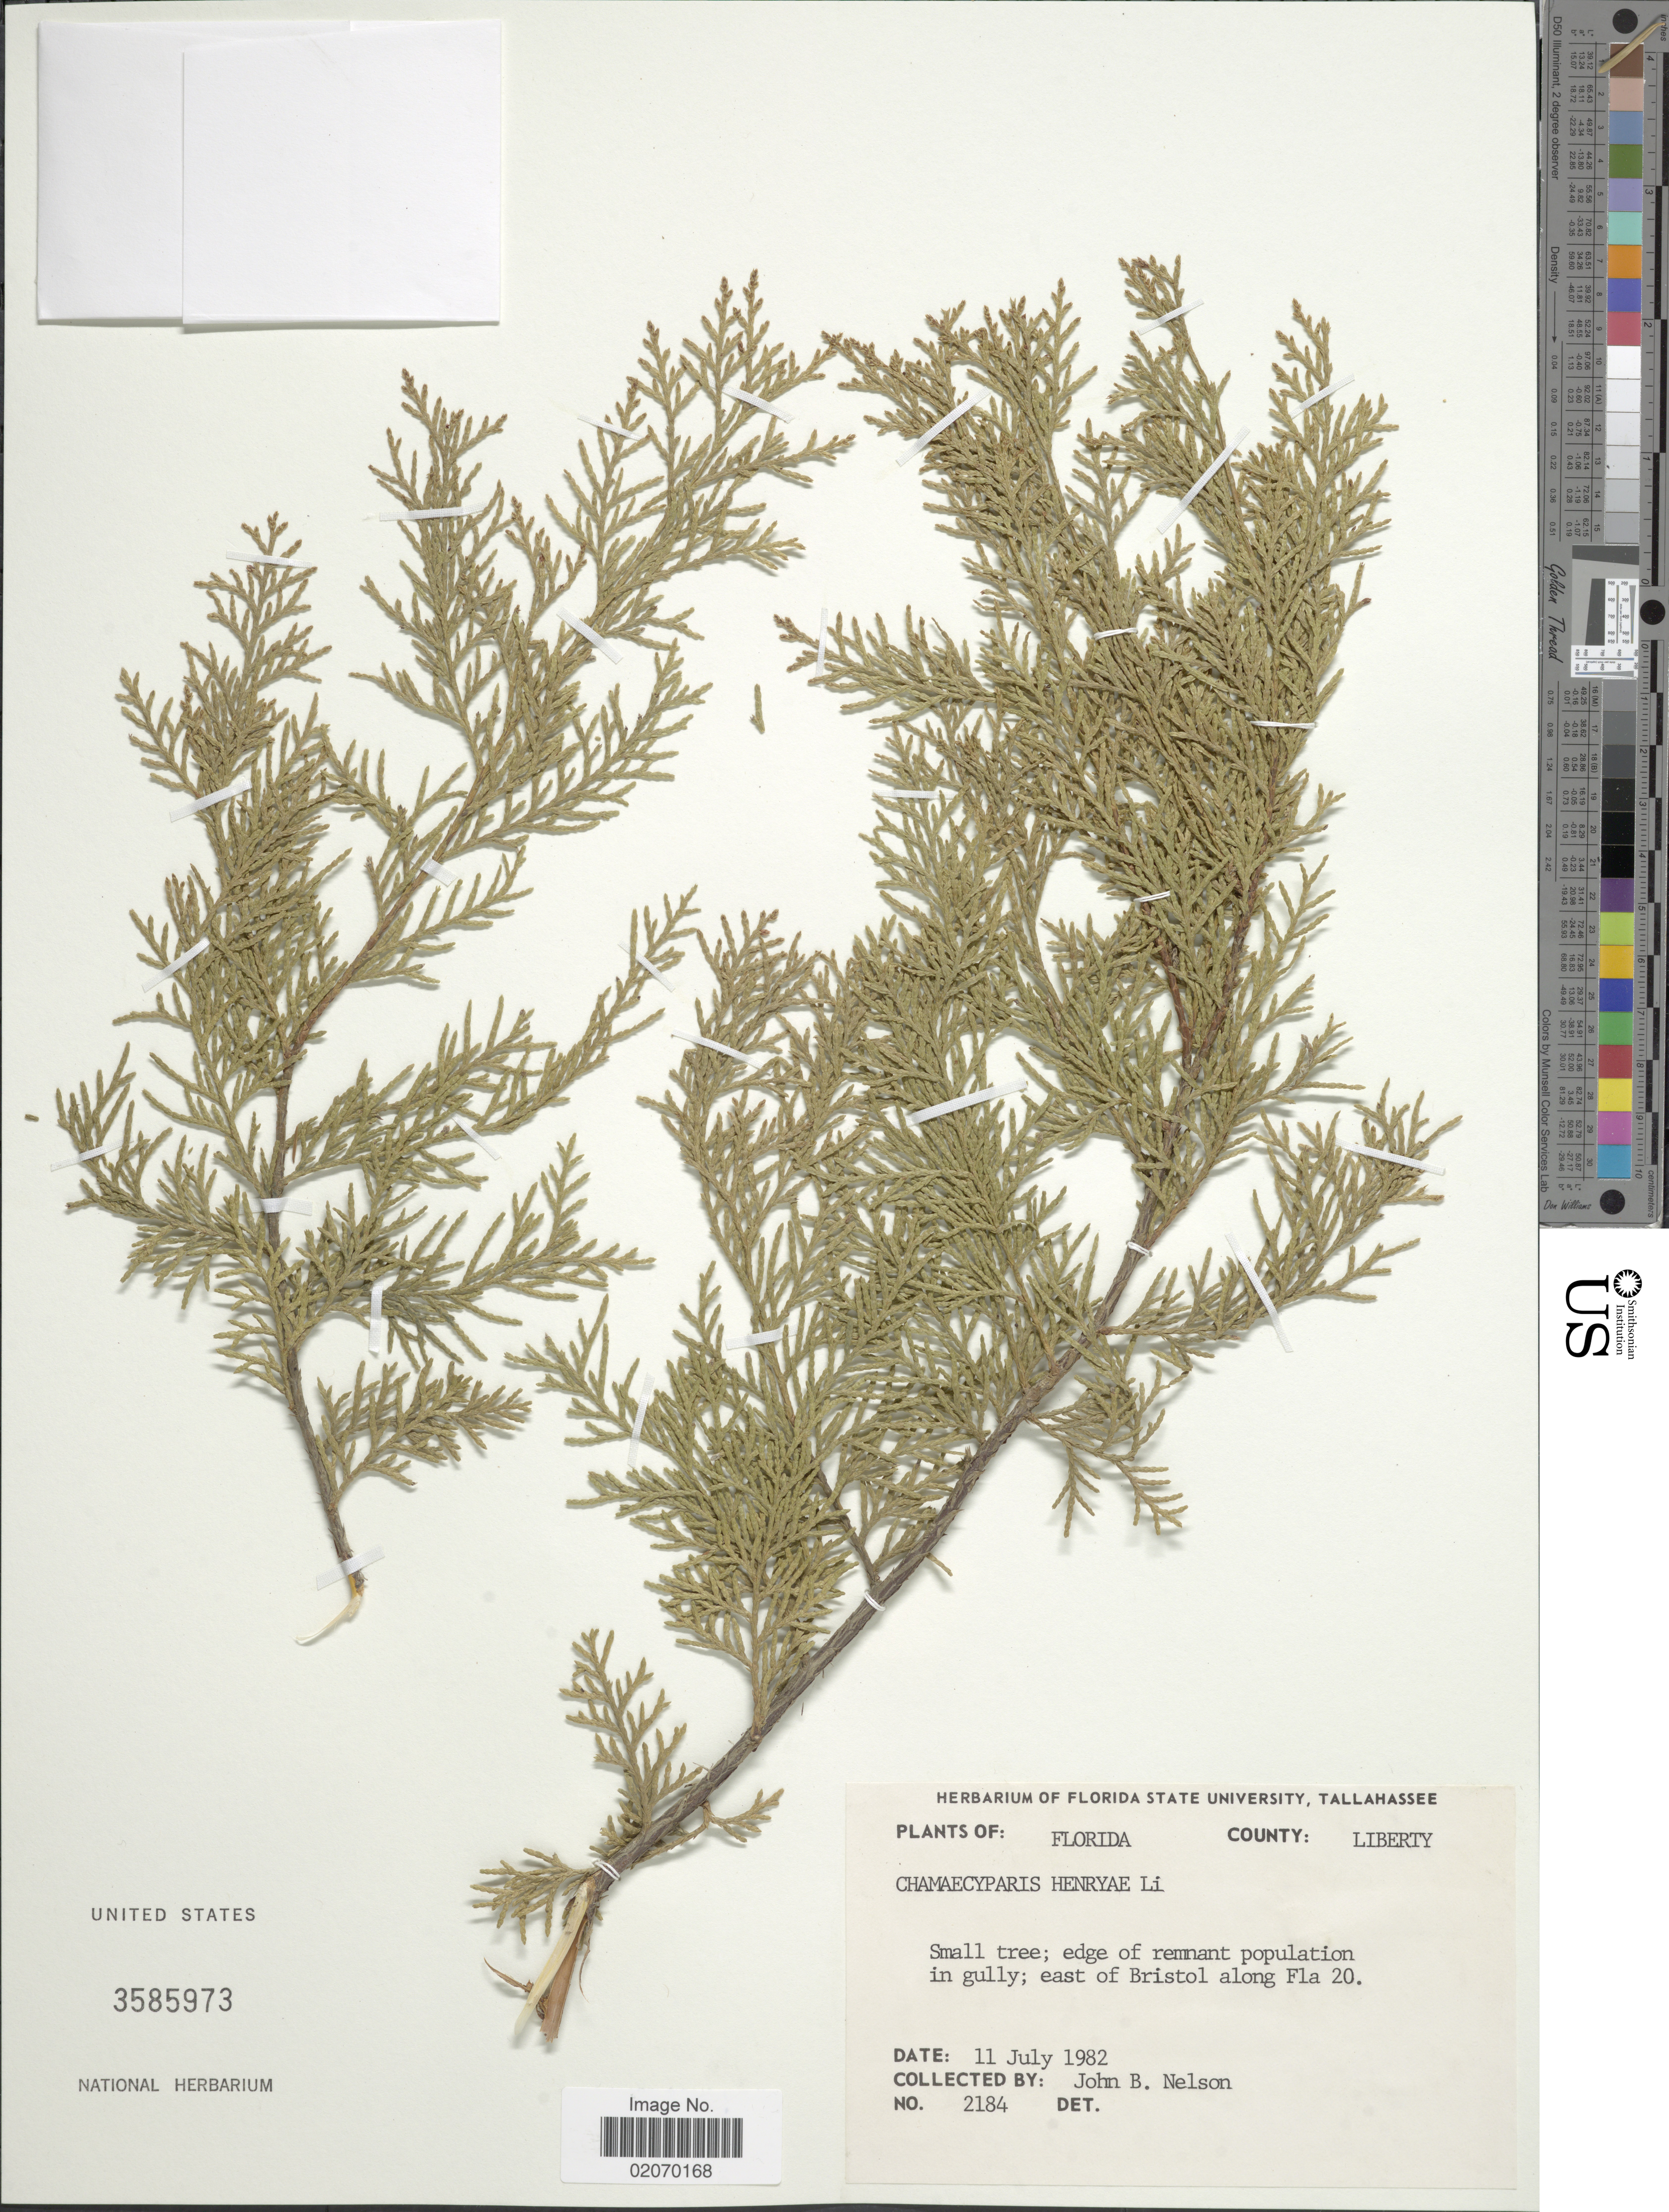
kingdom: Plantae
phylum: Tracheophyta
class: Pinopsida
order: Pinales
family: Cupressaceae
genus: Chamaecyparis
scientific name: Chamaecyparis henryae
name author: H.L. Li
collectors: J. B. Nelson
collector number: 2184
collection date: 1982-07-11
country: United States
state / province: Florida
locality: County Liberty, east of Bristol along Fla 20.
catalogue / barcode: US 3585973